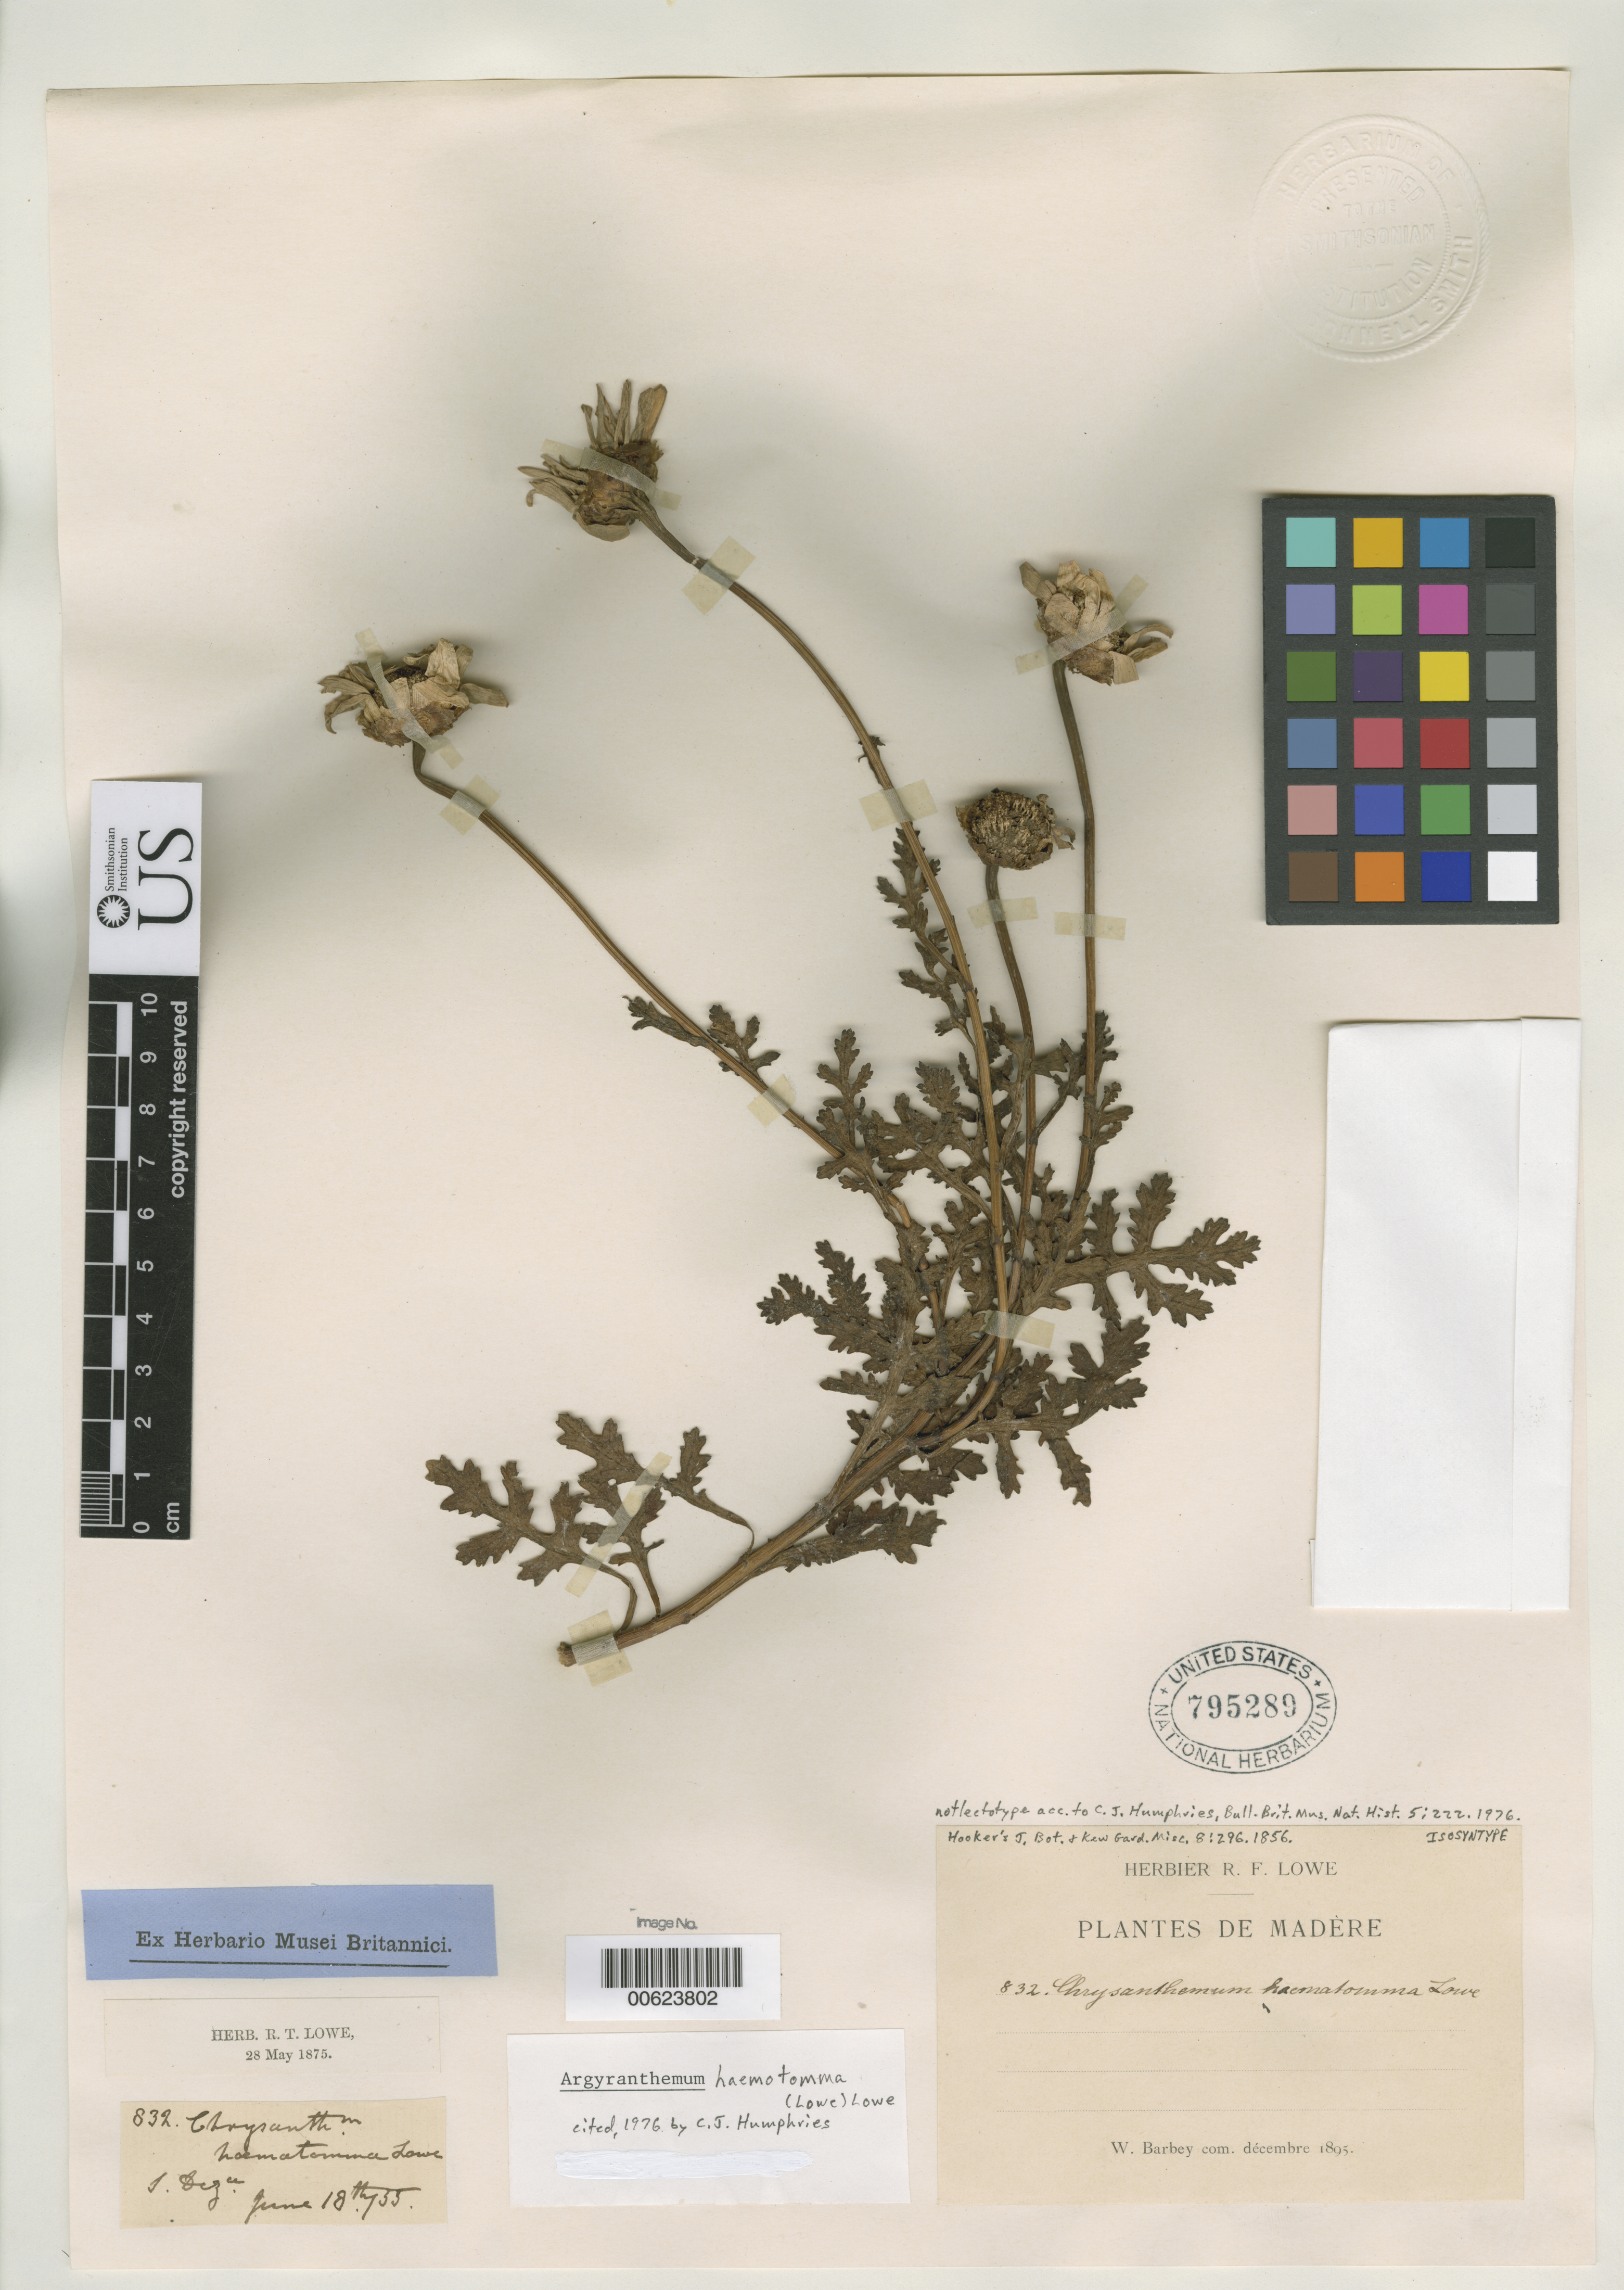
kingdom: Plantae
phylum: Tracheophyta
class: Magnoliopsida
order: Asterales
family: Asteraceae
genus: Chrysanthemum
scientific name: Chrysanthemum haematomma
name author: Lowe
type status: Isosyntype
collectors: R. T. Lowe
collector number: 832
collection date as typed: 18 Jun 1855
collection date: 1855-06-18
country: Portugal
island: Madeira Island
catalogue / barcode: US 795289